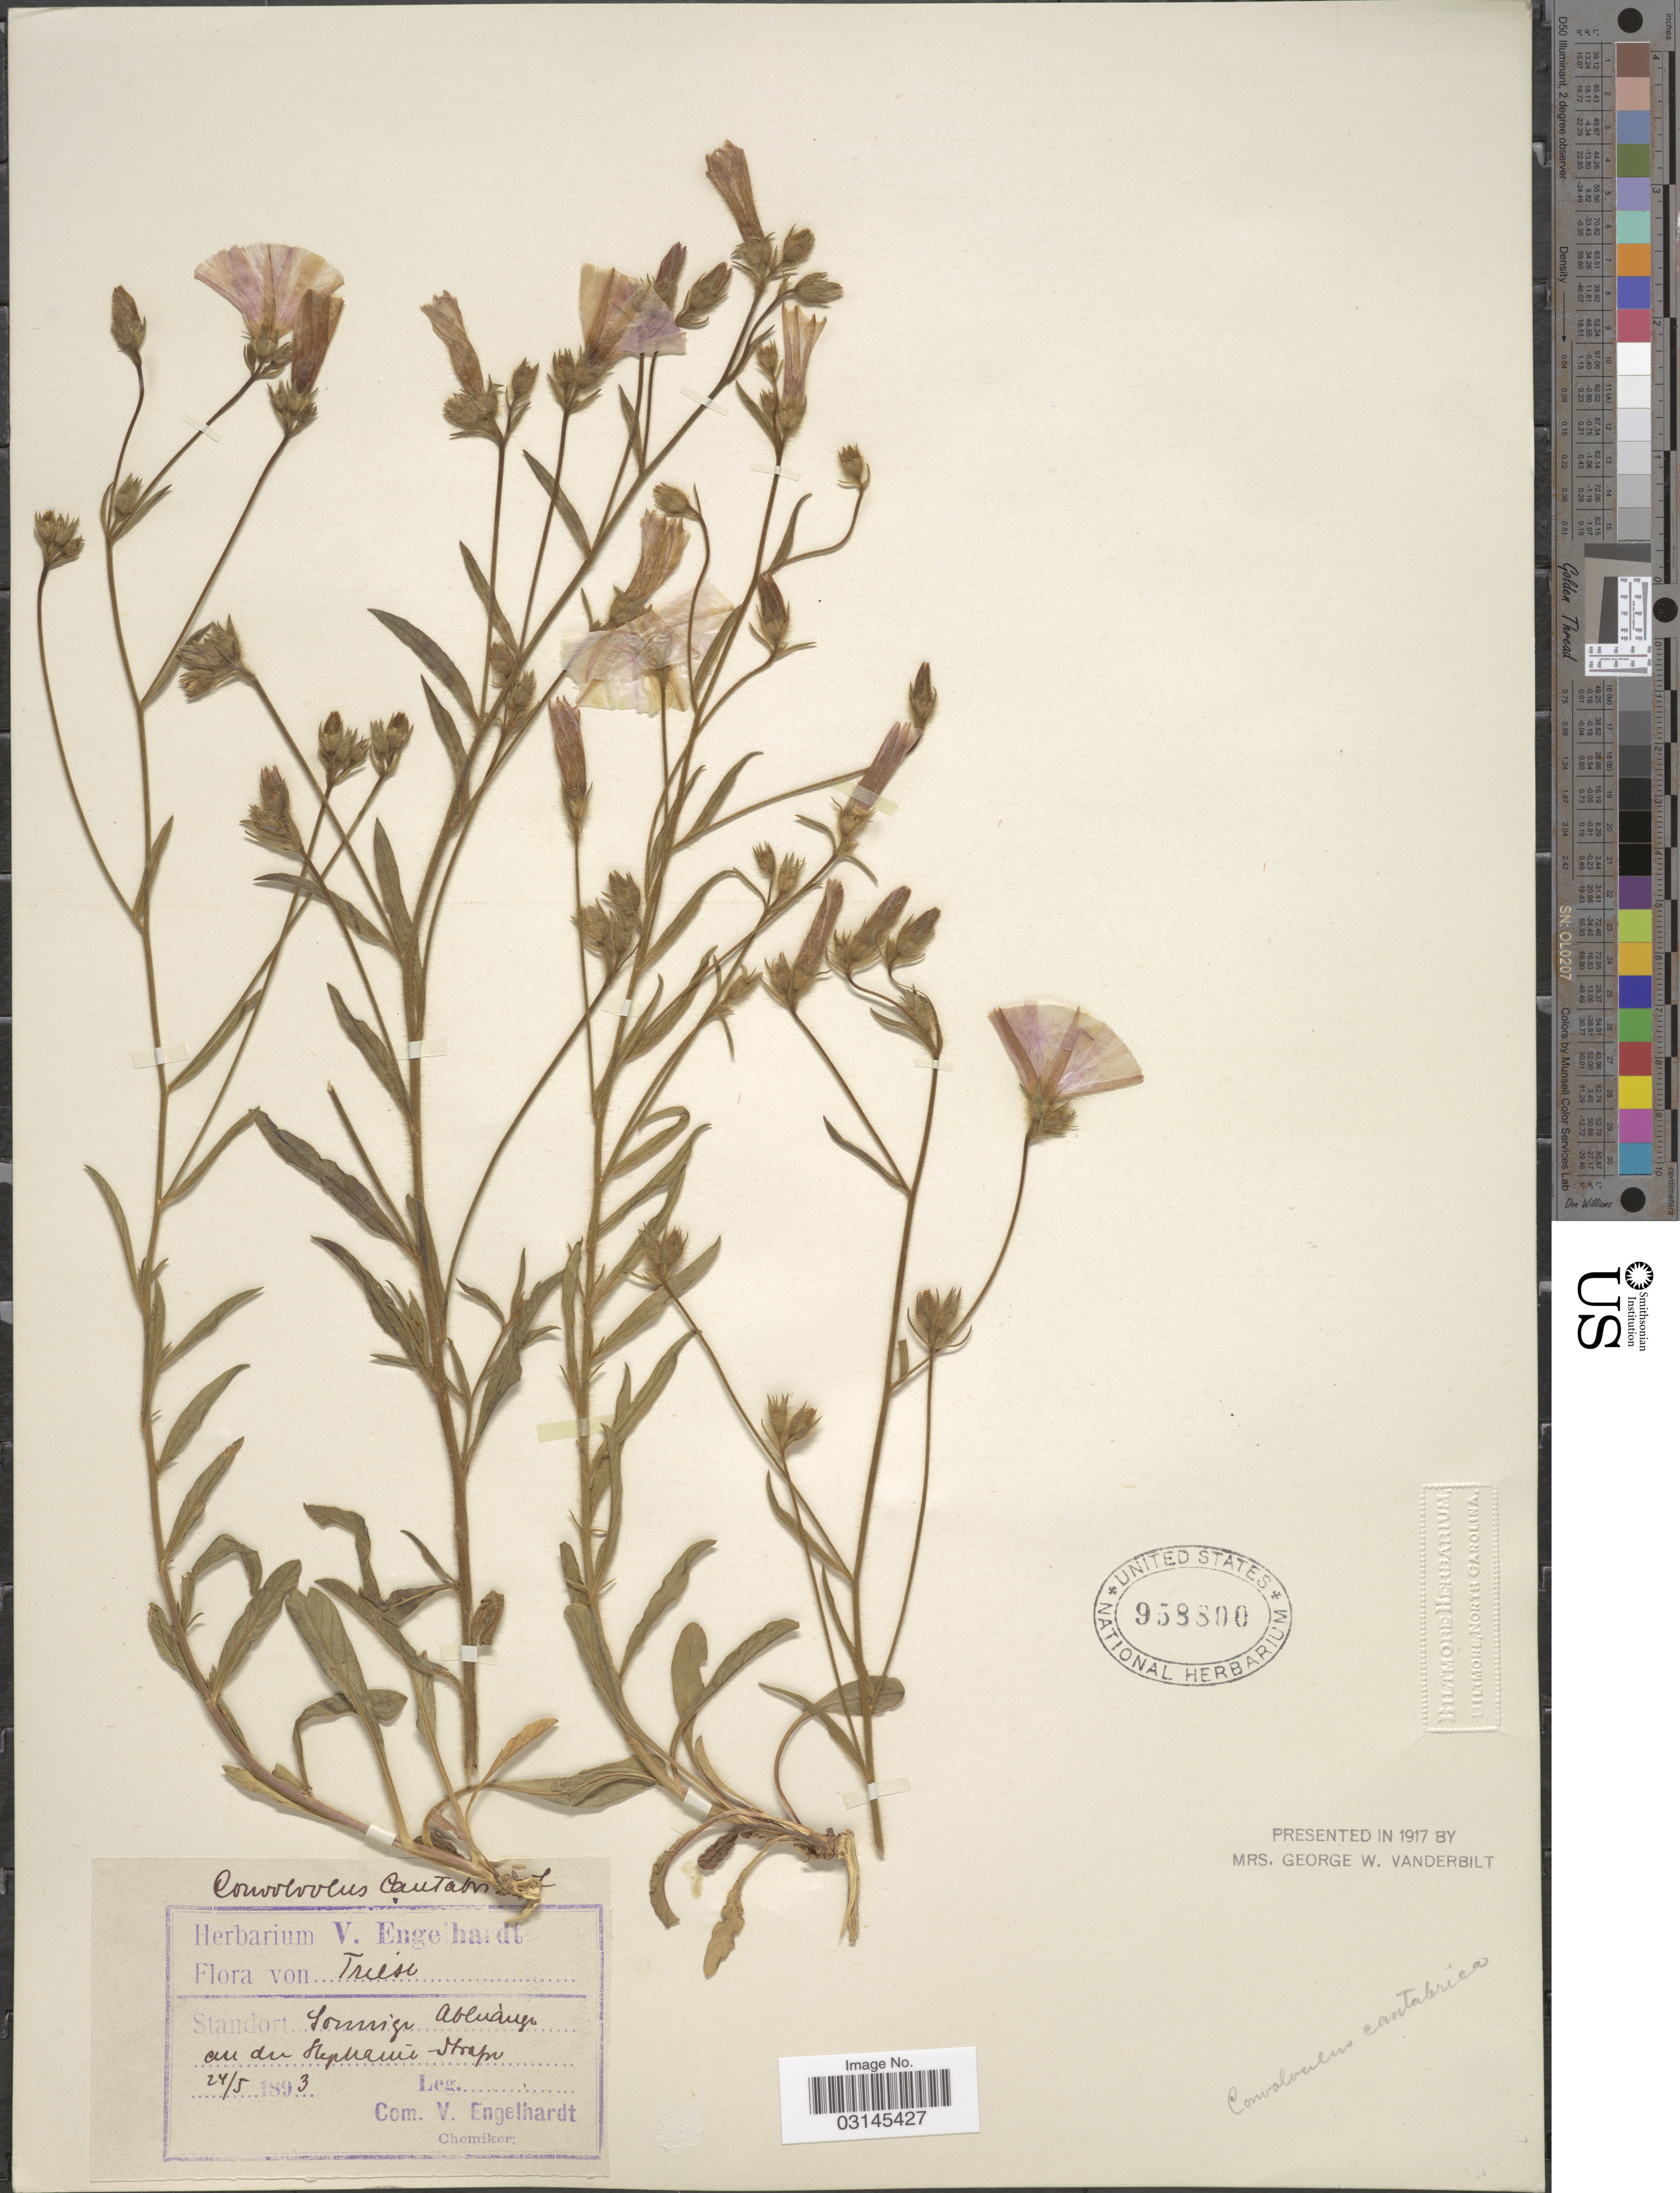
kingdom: Plantae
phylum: Tracheophyta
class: Magnoliopsida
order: Solanales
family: Convolvulaceae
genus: Convolvulus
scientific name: Convolvulus cantabrica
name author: L.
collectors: ex herb. V. Engelhardt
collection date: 1893-05-24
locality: Triese. Hephamè-Strapo. [interpreted]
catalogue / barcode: US 958800